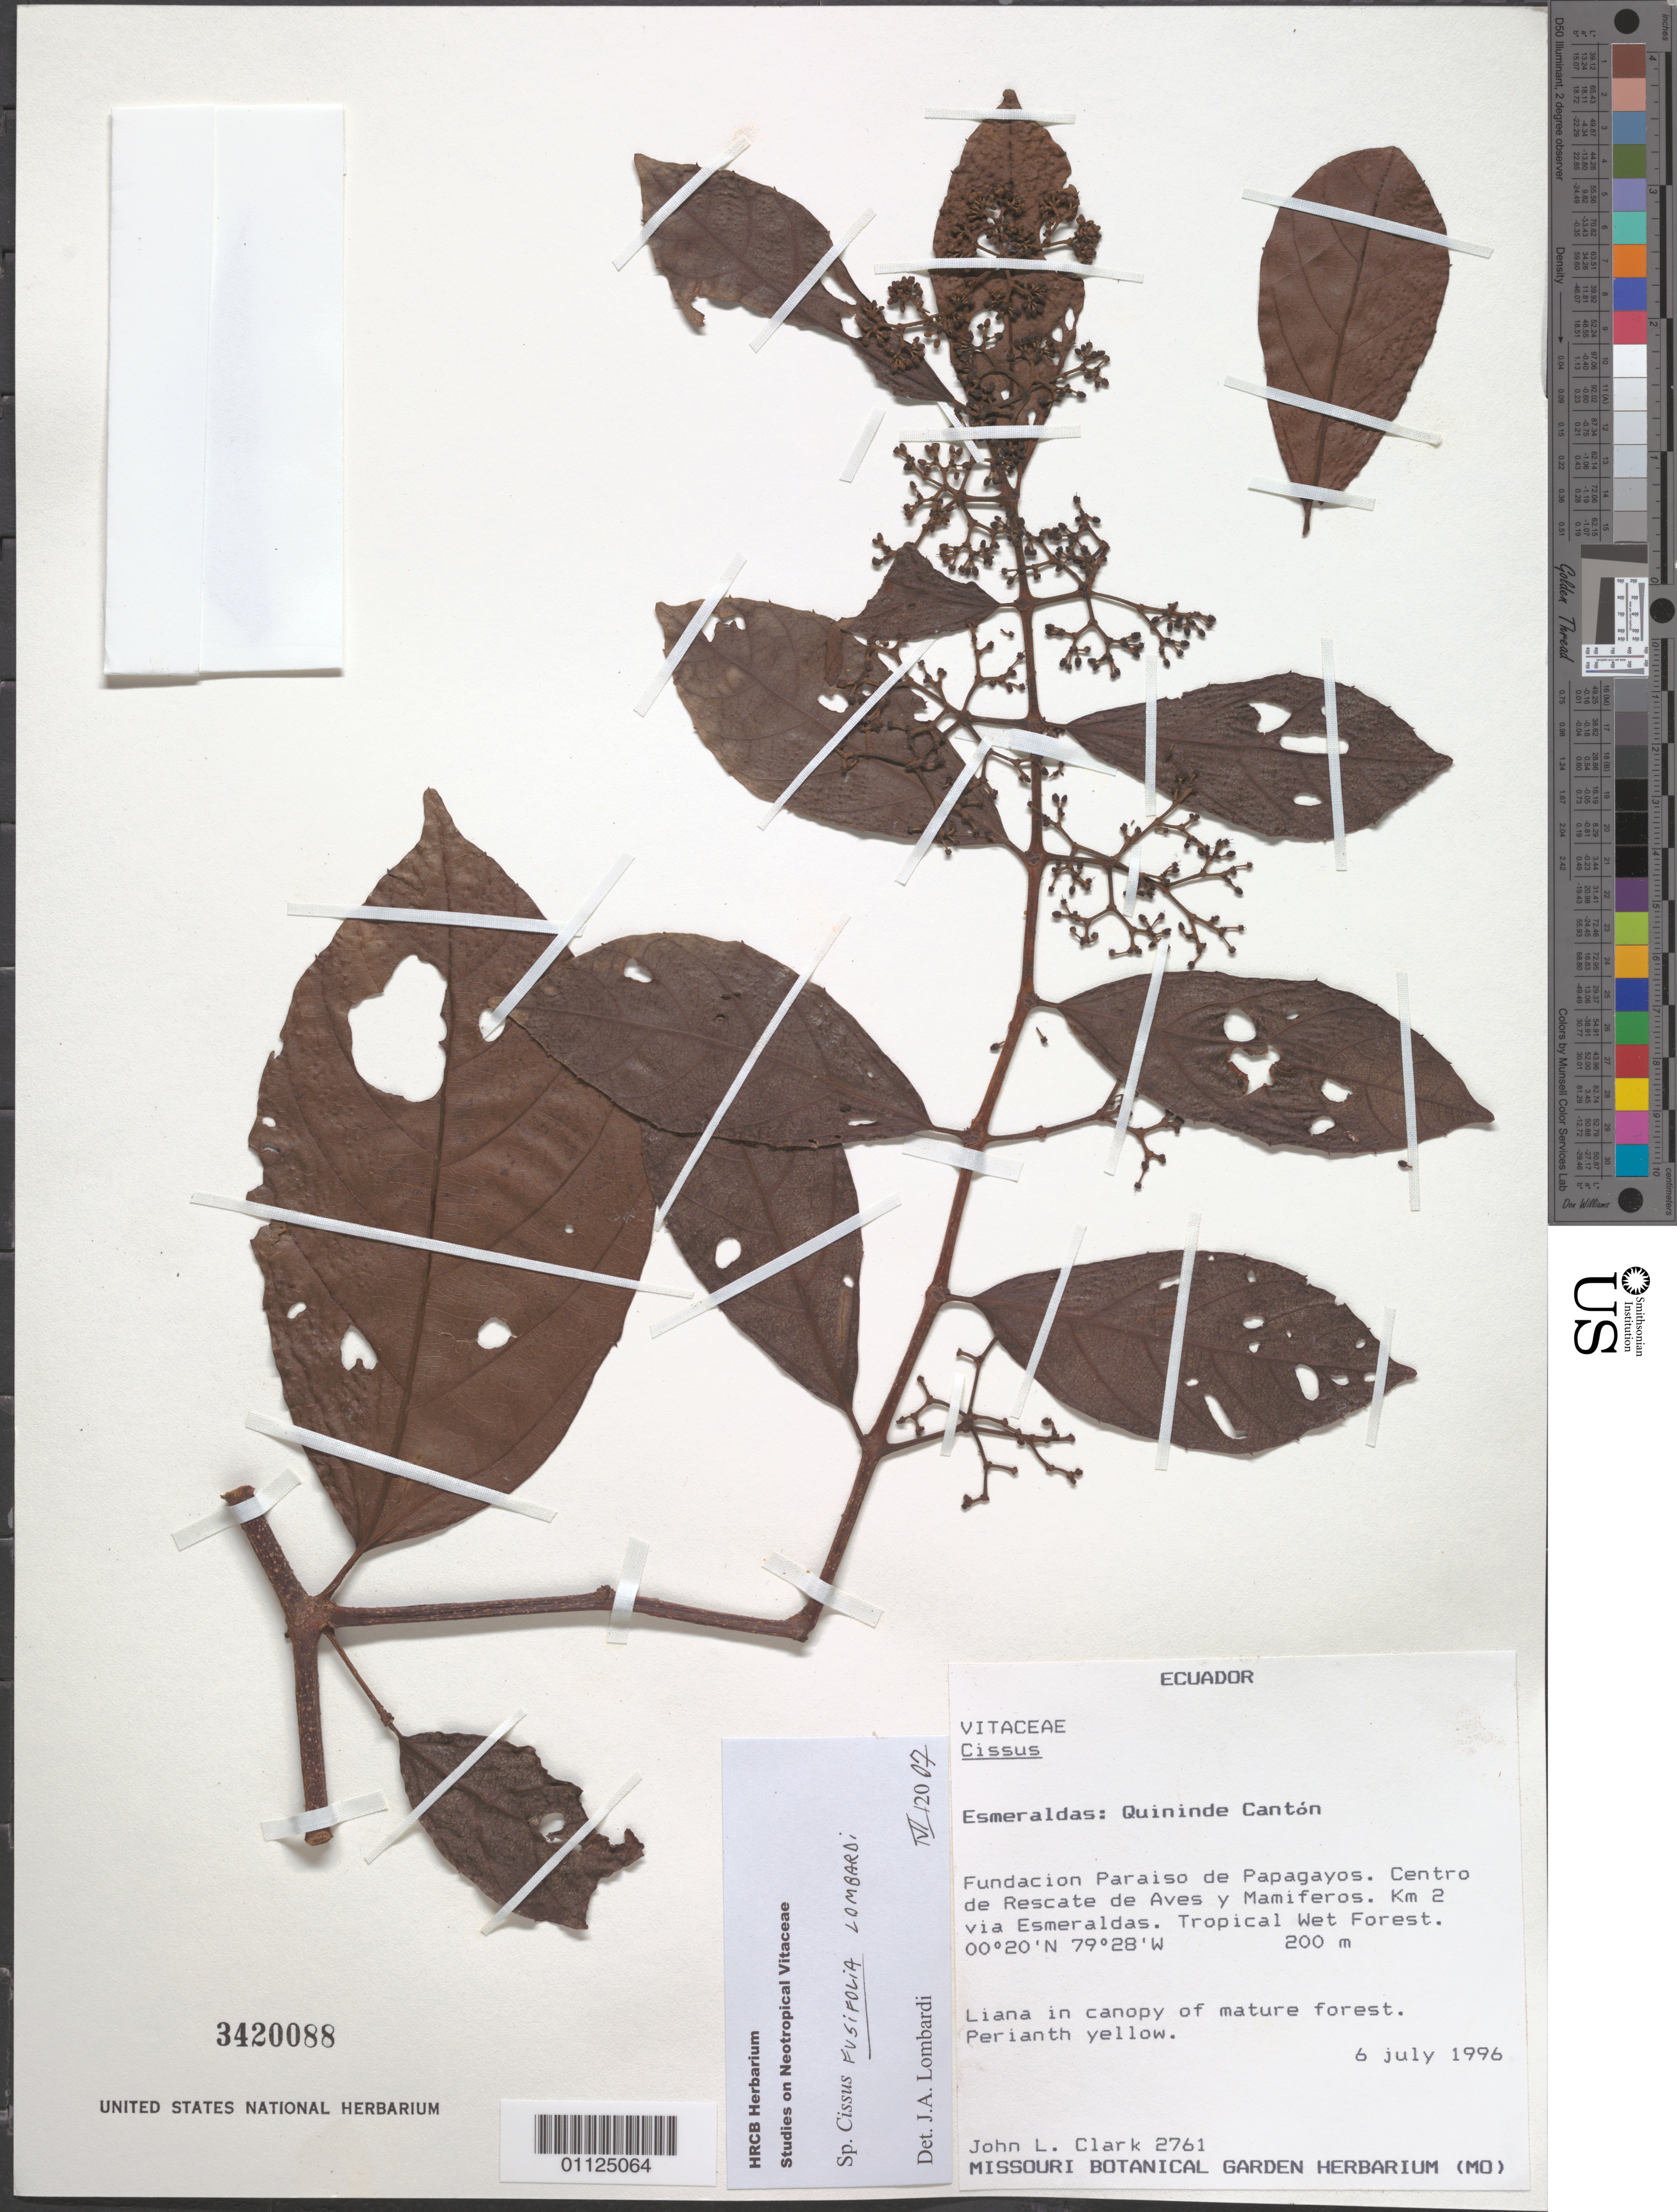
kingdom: Plantae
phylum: Tracheophyta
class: Magnoliopsida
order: Vitales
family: Vitaceae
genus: Cissus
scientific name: Cissus fusifolia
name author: Lombardi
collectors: J. L. Clark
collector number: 2761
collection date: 1996-07-06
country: Ecuador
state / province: Esmeraldas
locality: Quininde Canton. Fundacion Paraiso de Papagayos. Centro de Rescate de Aves y Mamiferos. Km 2 via Esmeraldas.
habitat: Tropical Wet Forest. Liana in canopy of mature forest.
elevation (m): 200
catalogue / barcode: US 3420088